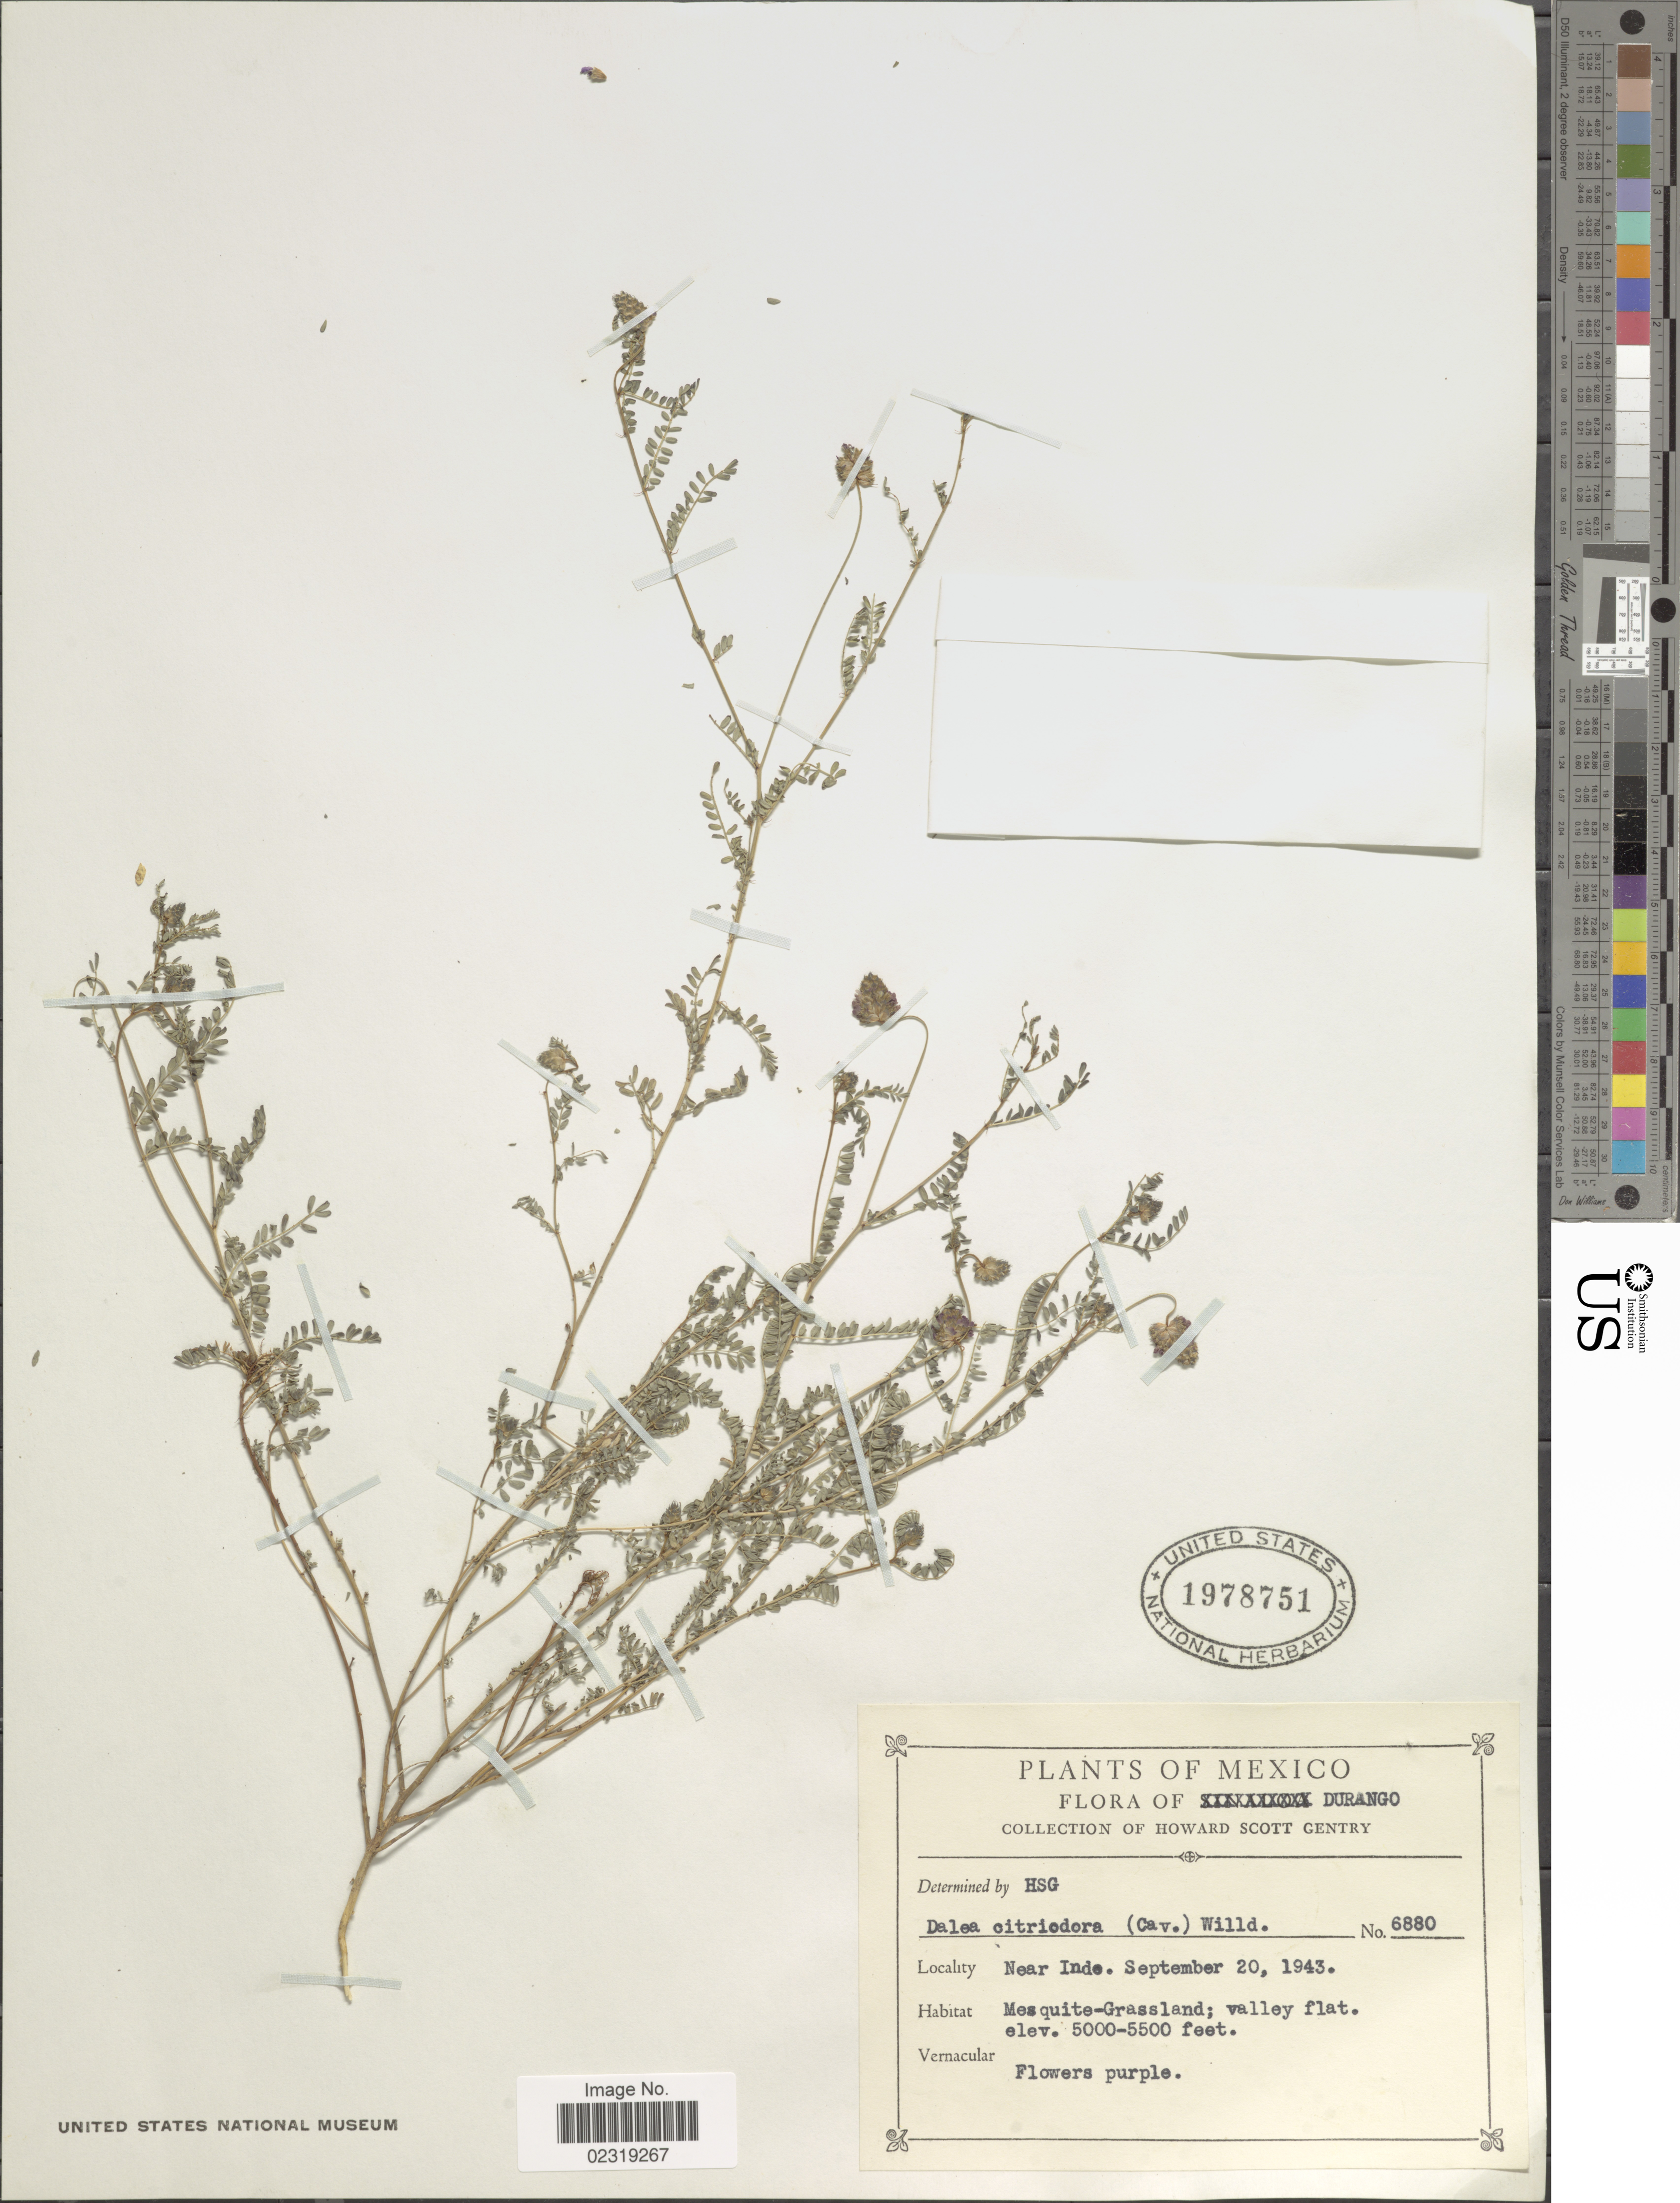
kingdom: Plantae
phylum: Tracheophyta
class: Magnoliopsida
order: Fabales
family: Fabaceae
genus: Dalea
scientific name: Dalea foliolosa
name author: (Aiton) Barneby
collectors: H. S. Gentry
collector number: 6880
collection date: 1943-09-20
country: Mexico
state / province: Durango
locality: Near Inde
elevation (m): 1524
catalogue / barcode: US 1978751